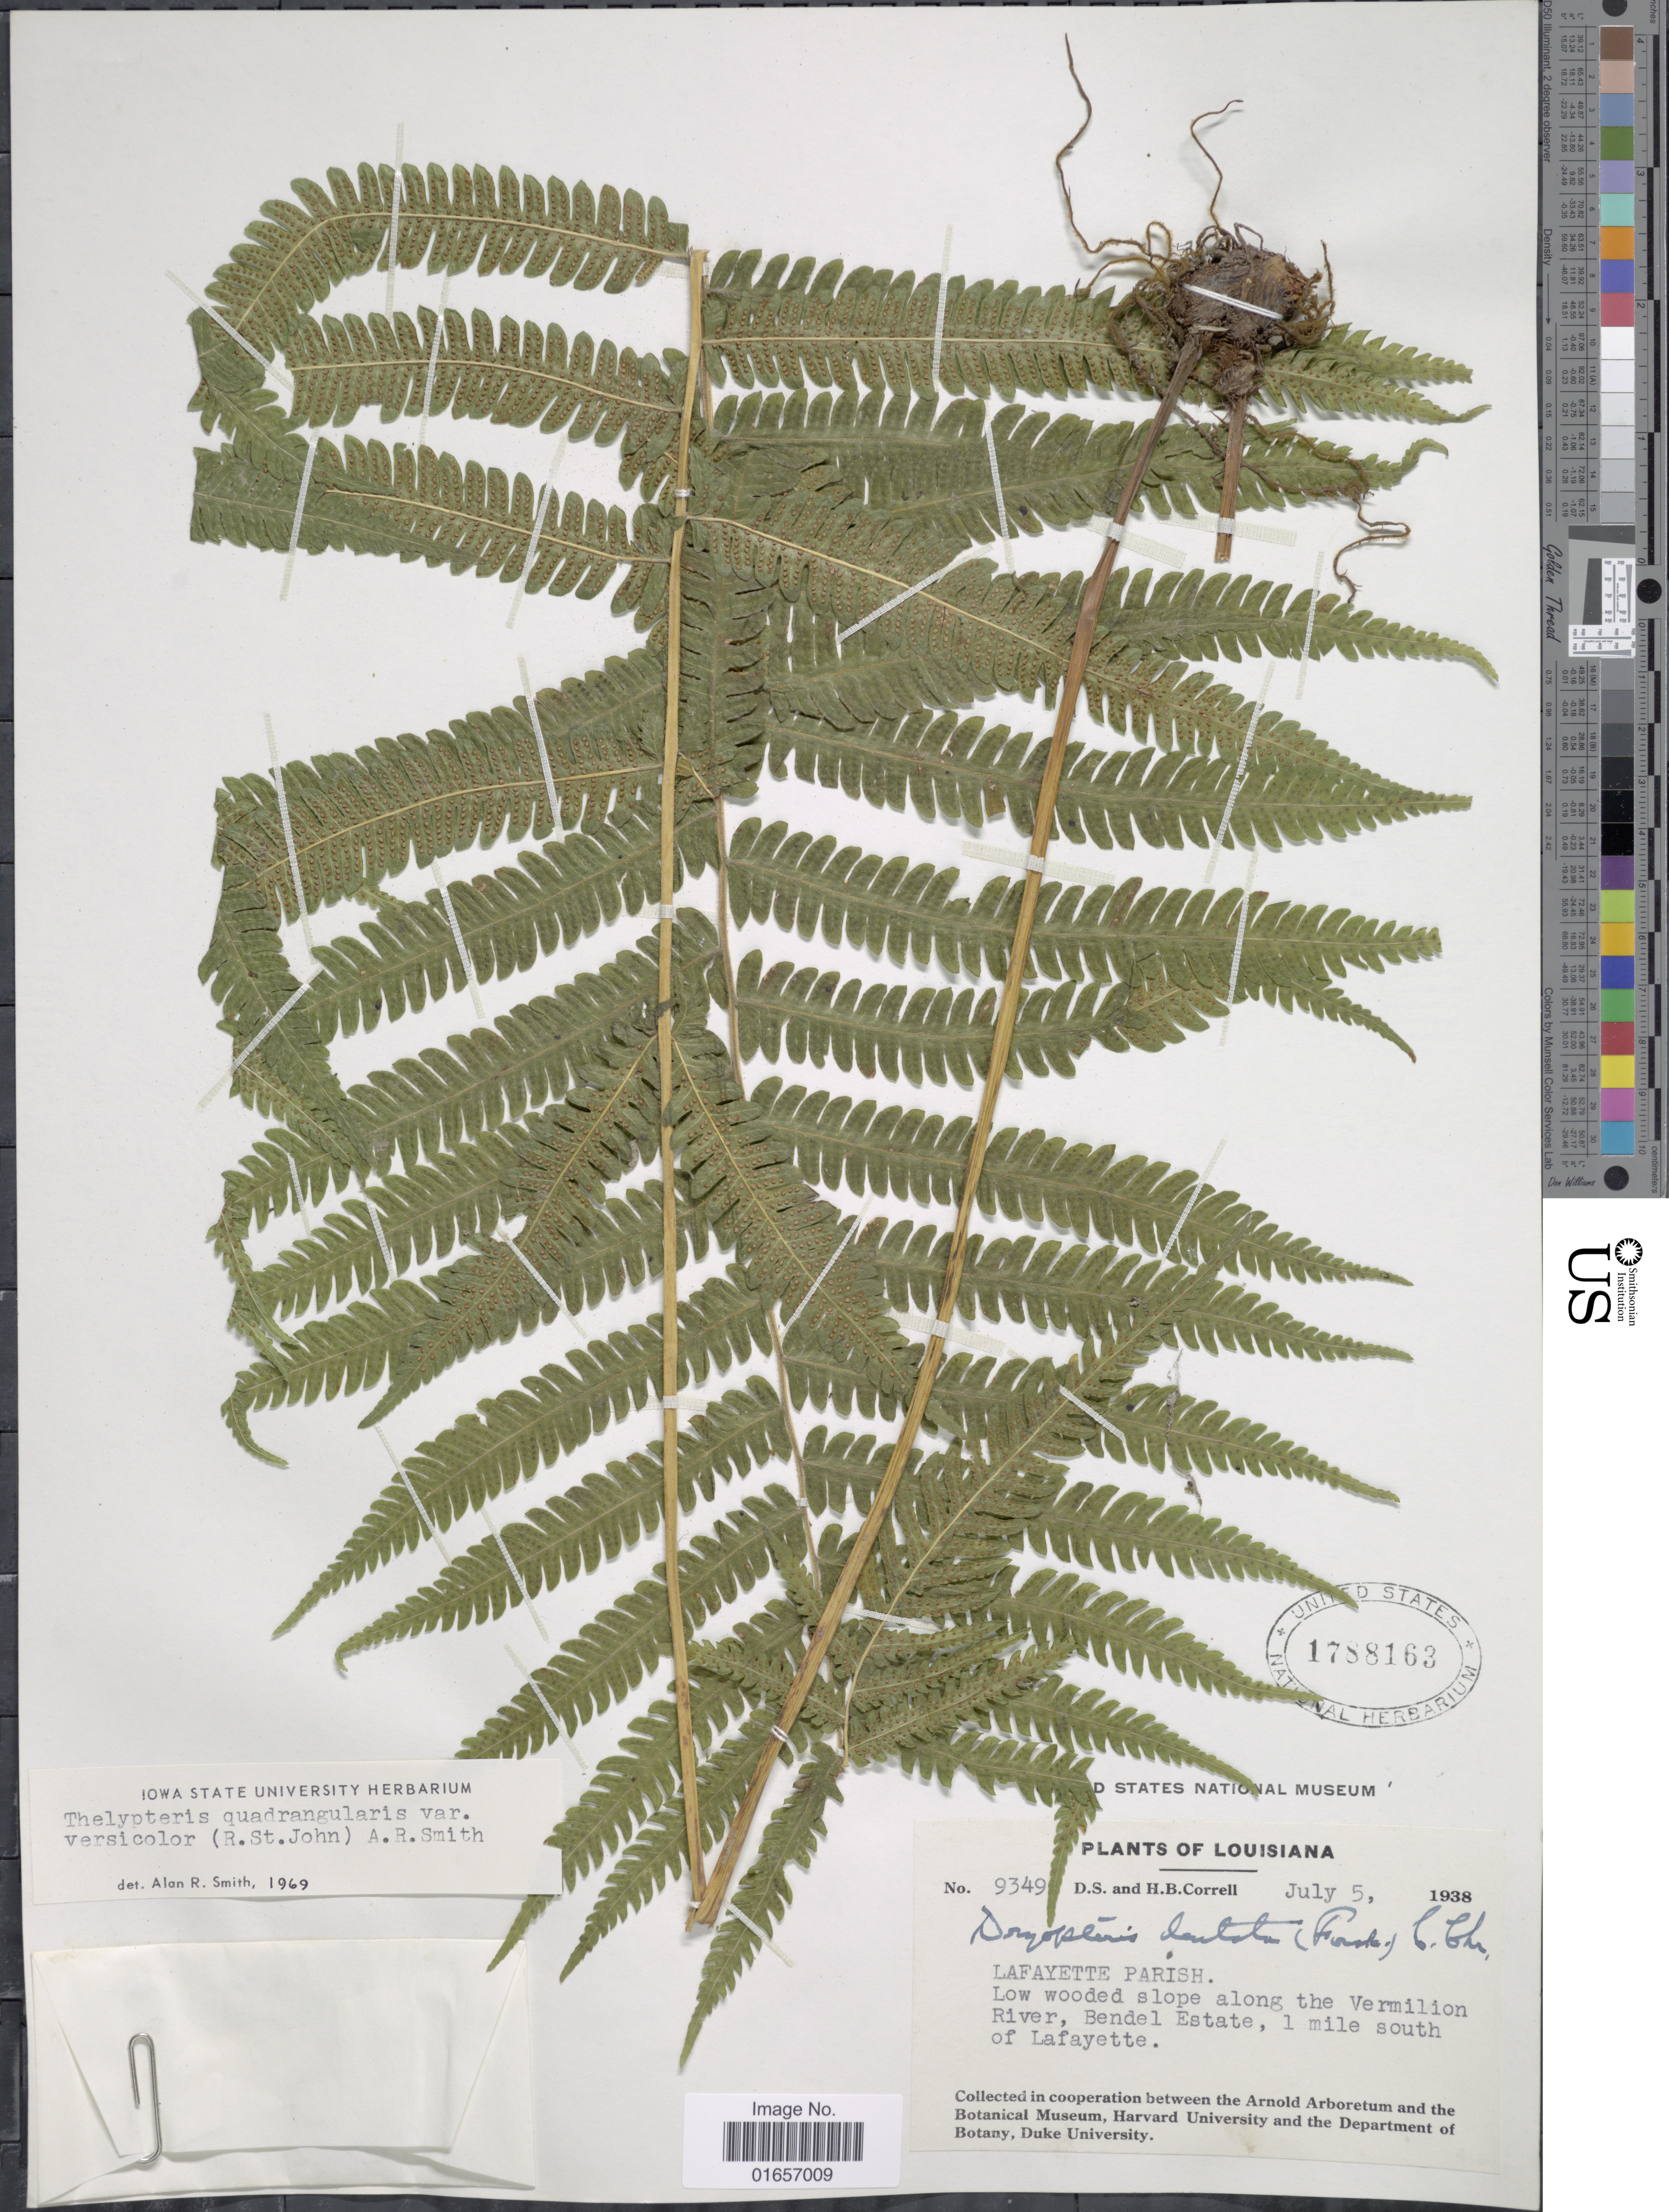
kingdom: Plantae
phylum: Tracheophyta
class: Polypodiopsida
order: Polypodiales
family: Thelypteridaceae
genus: Christella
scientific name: Christella hispidula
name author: (Decne.) Holttum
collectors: D. S. Correll & H. Correll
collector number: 9349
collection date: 1938-07-05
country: United States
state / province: Louisiana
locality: Lafayette Parish, low wooded slope along the Vermilion River, Bendel Estate, 1 mile south of Lafayette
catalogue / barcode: US 1788163